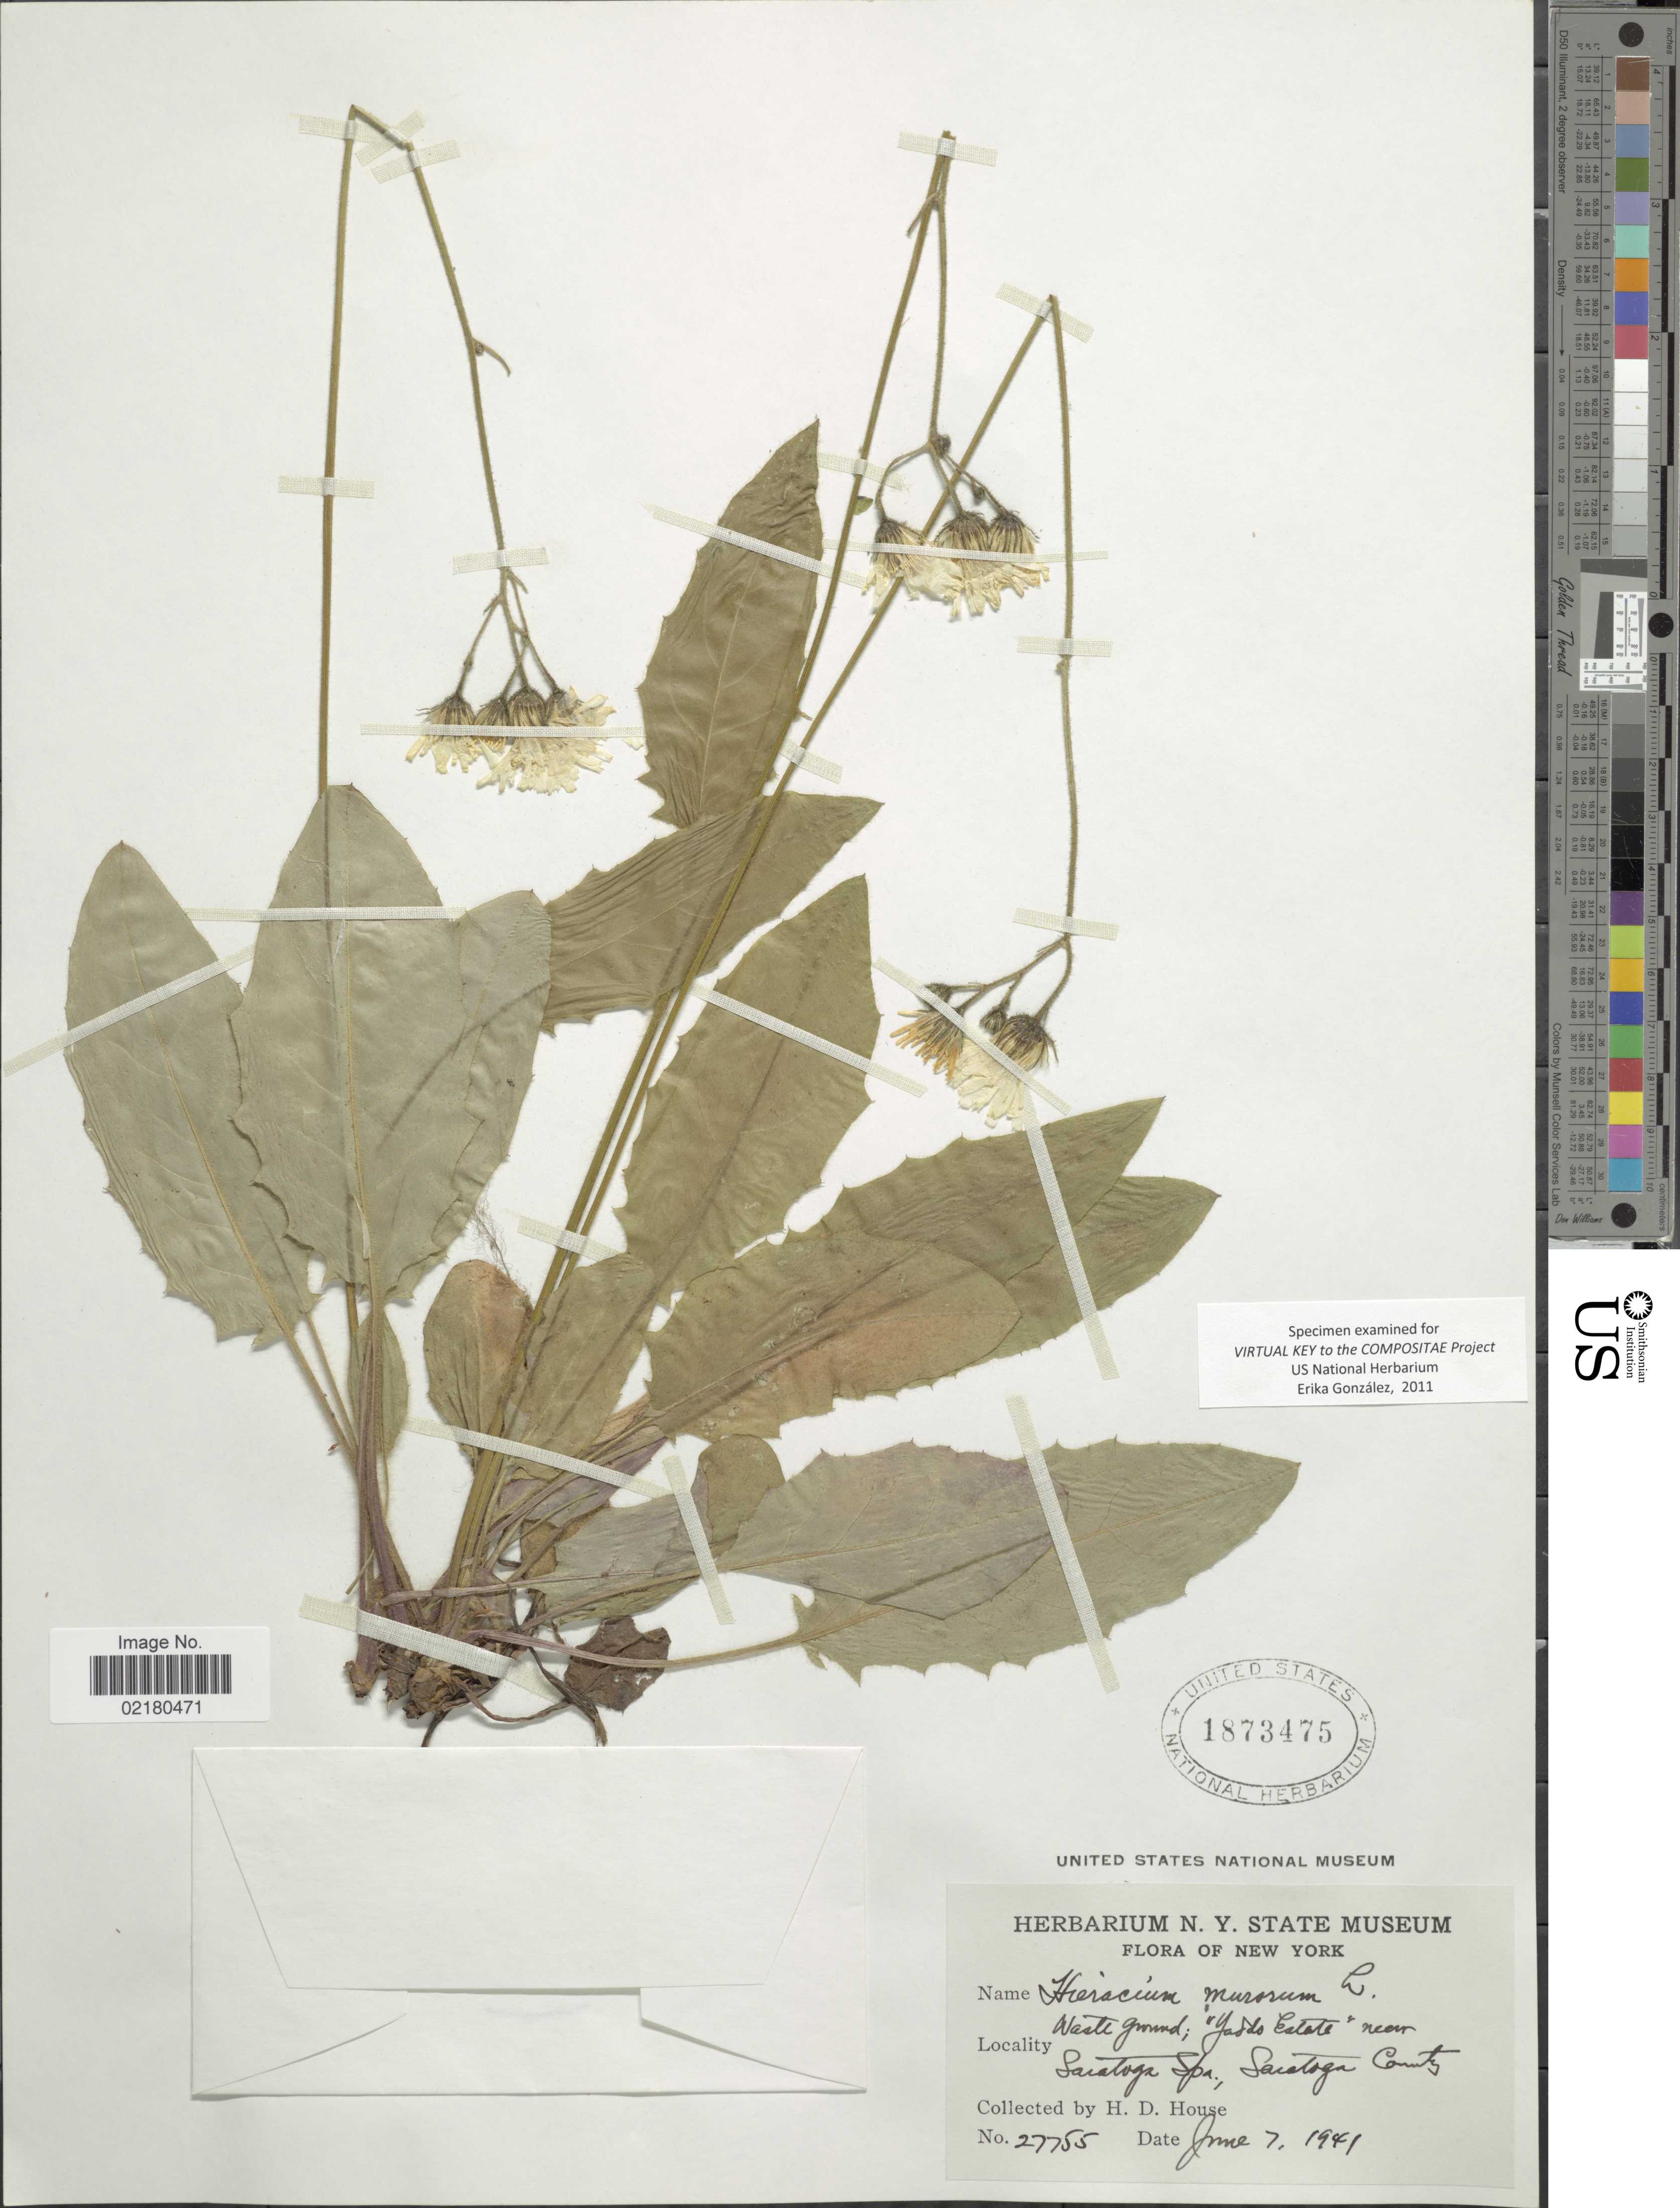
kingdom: Plantae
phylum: Tracheophyta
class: Magnoliopsida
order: Asterales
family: Asteraceae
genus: Hieracium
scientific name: Hieracium murorum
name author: L.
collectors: H. D. House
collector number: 27755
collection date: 1941-06-07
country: United States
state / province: New York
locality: Wasteground; "Yaddo Estate" near Saratoga Spa., Saratoga County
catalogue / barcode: US 1873475